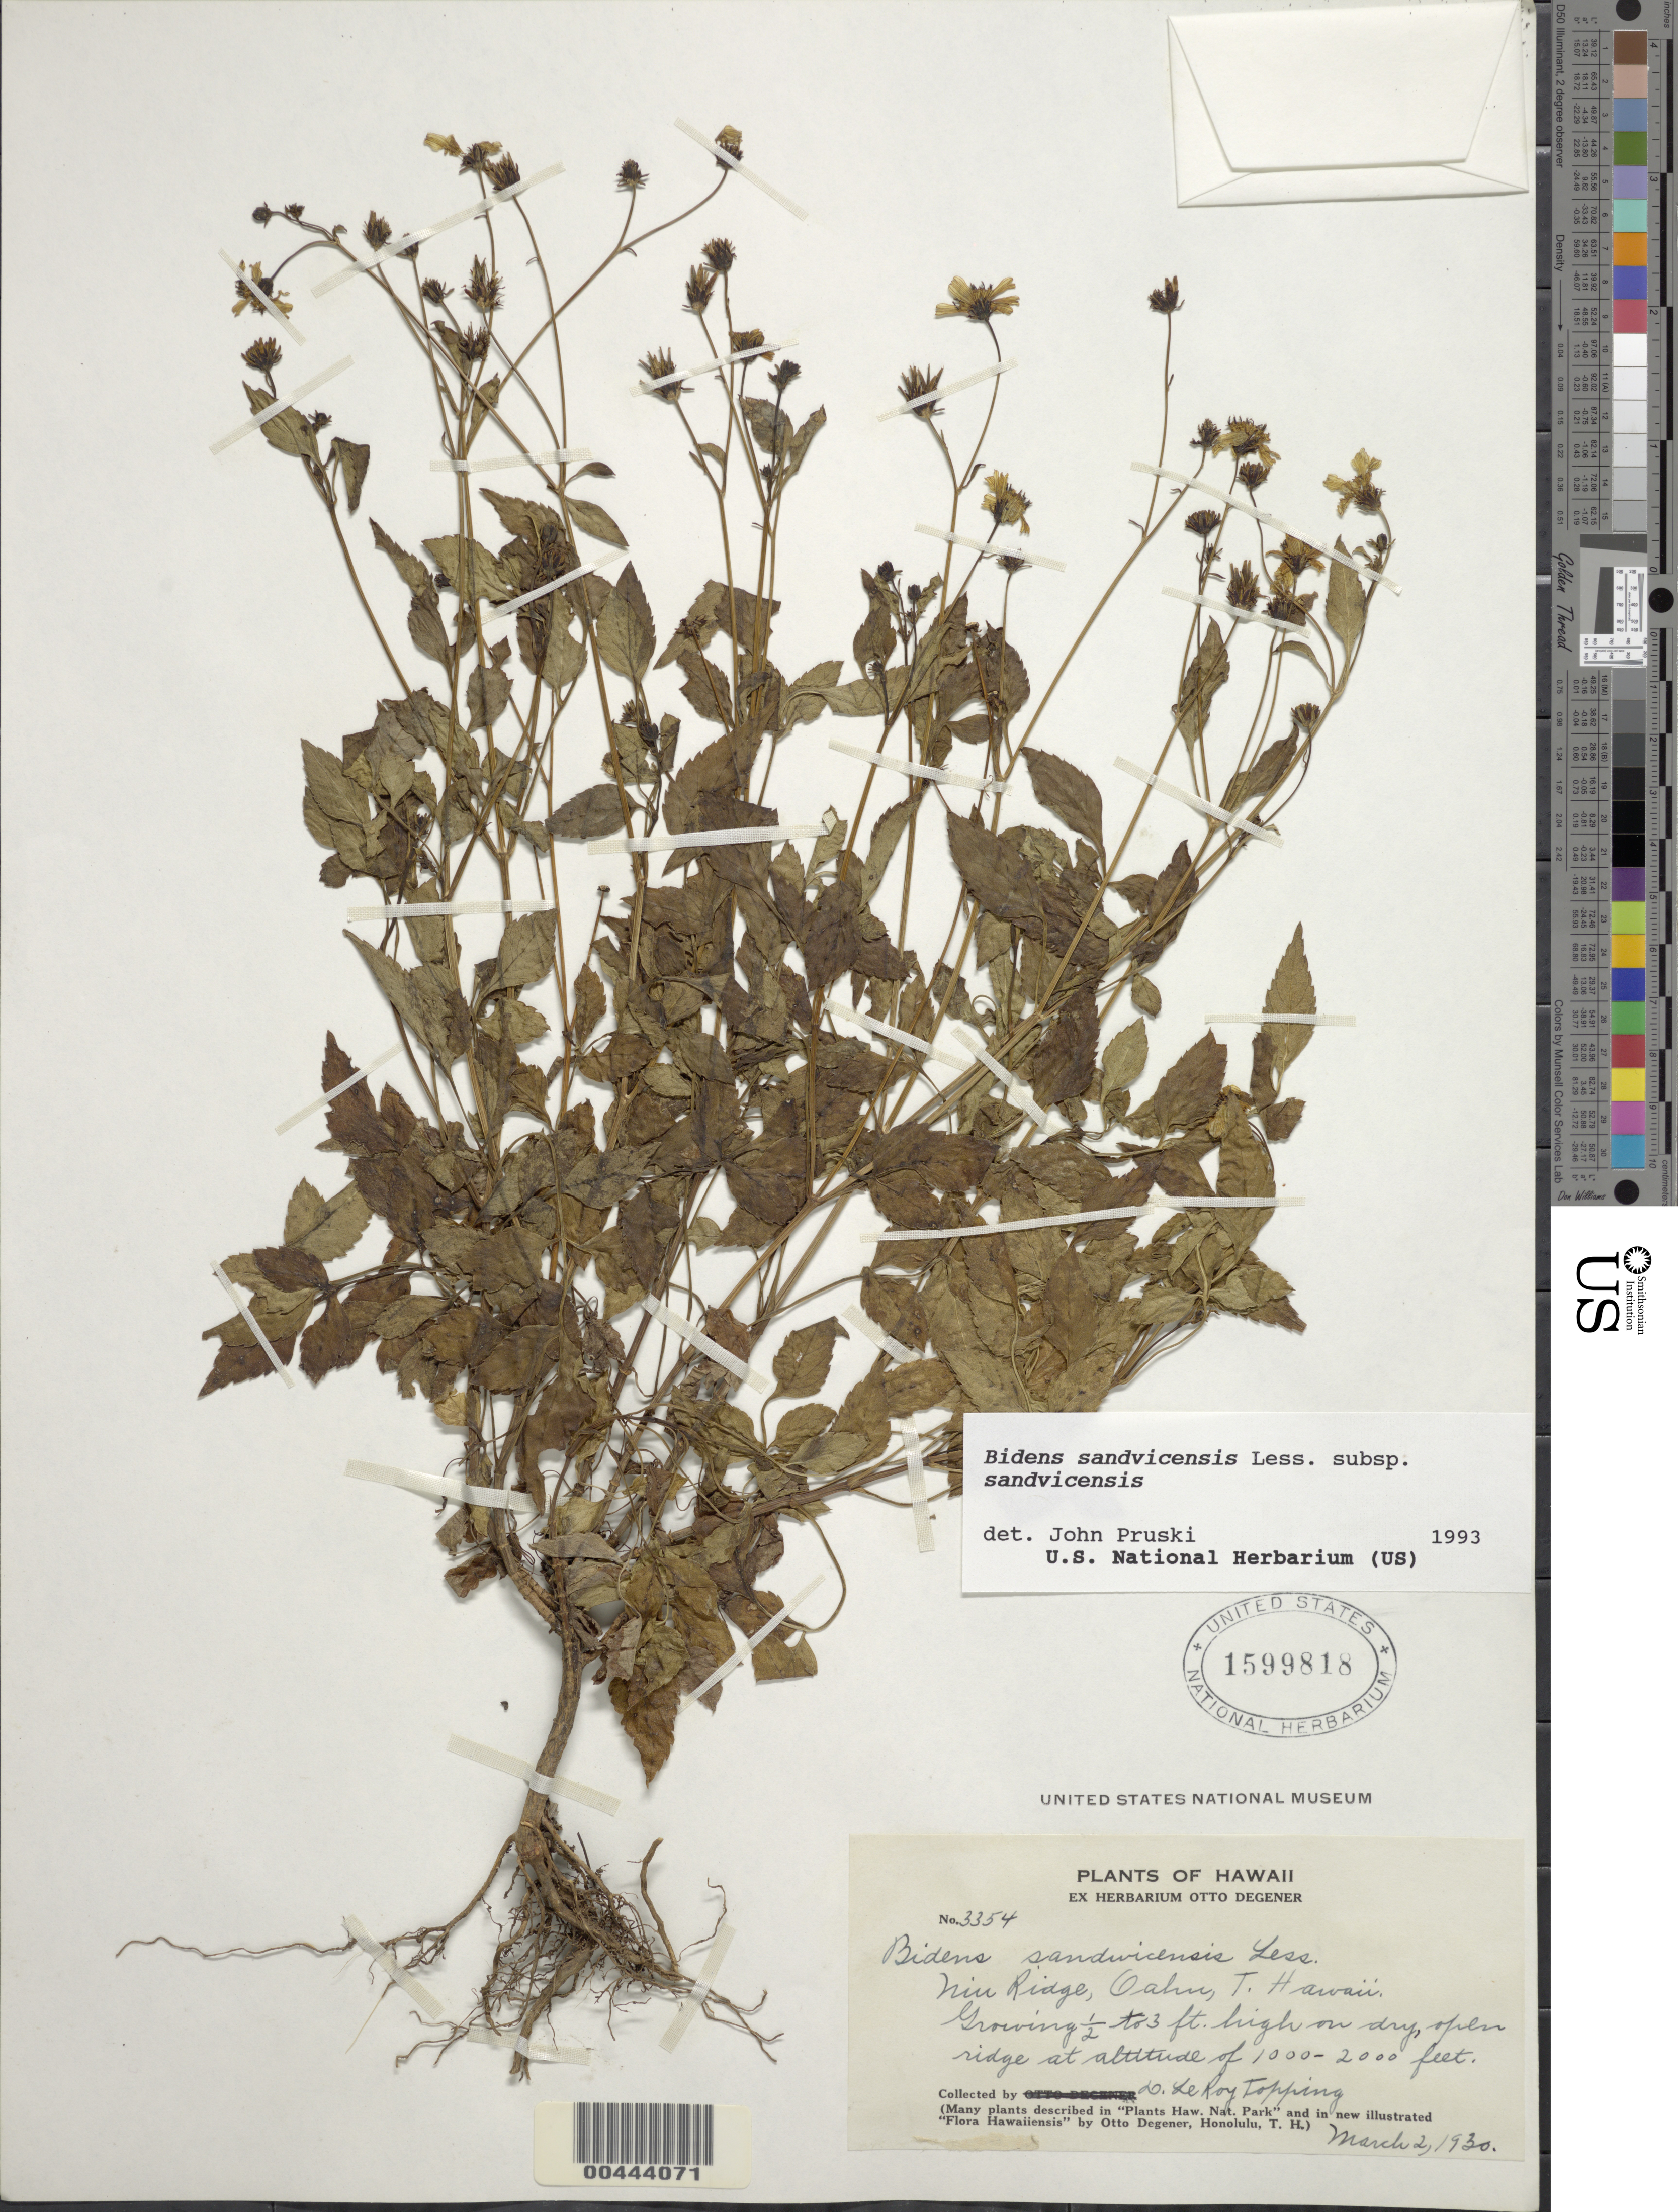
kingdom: Plantae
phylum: Tracheophyta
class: Magnoliopsida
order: Asterales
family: Asteraceae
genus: Bidens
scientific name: Bidens sandvicensis subsp. sandvicensis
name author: Less.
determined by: Pruski, J. F.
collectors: D. L. Topping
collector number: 3354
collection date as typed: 2 Mar 1930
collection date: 1930-03-02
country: United States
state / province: Hawaii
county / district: Honolulu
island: Oahu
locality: Niu Ridge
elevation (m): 305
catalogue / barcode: US 1599818